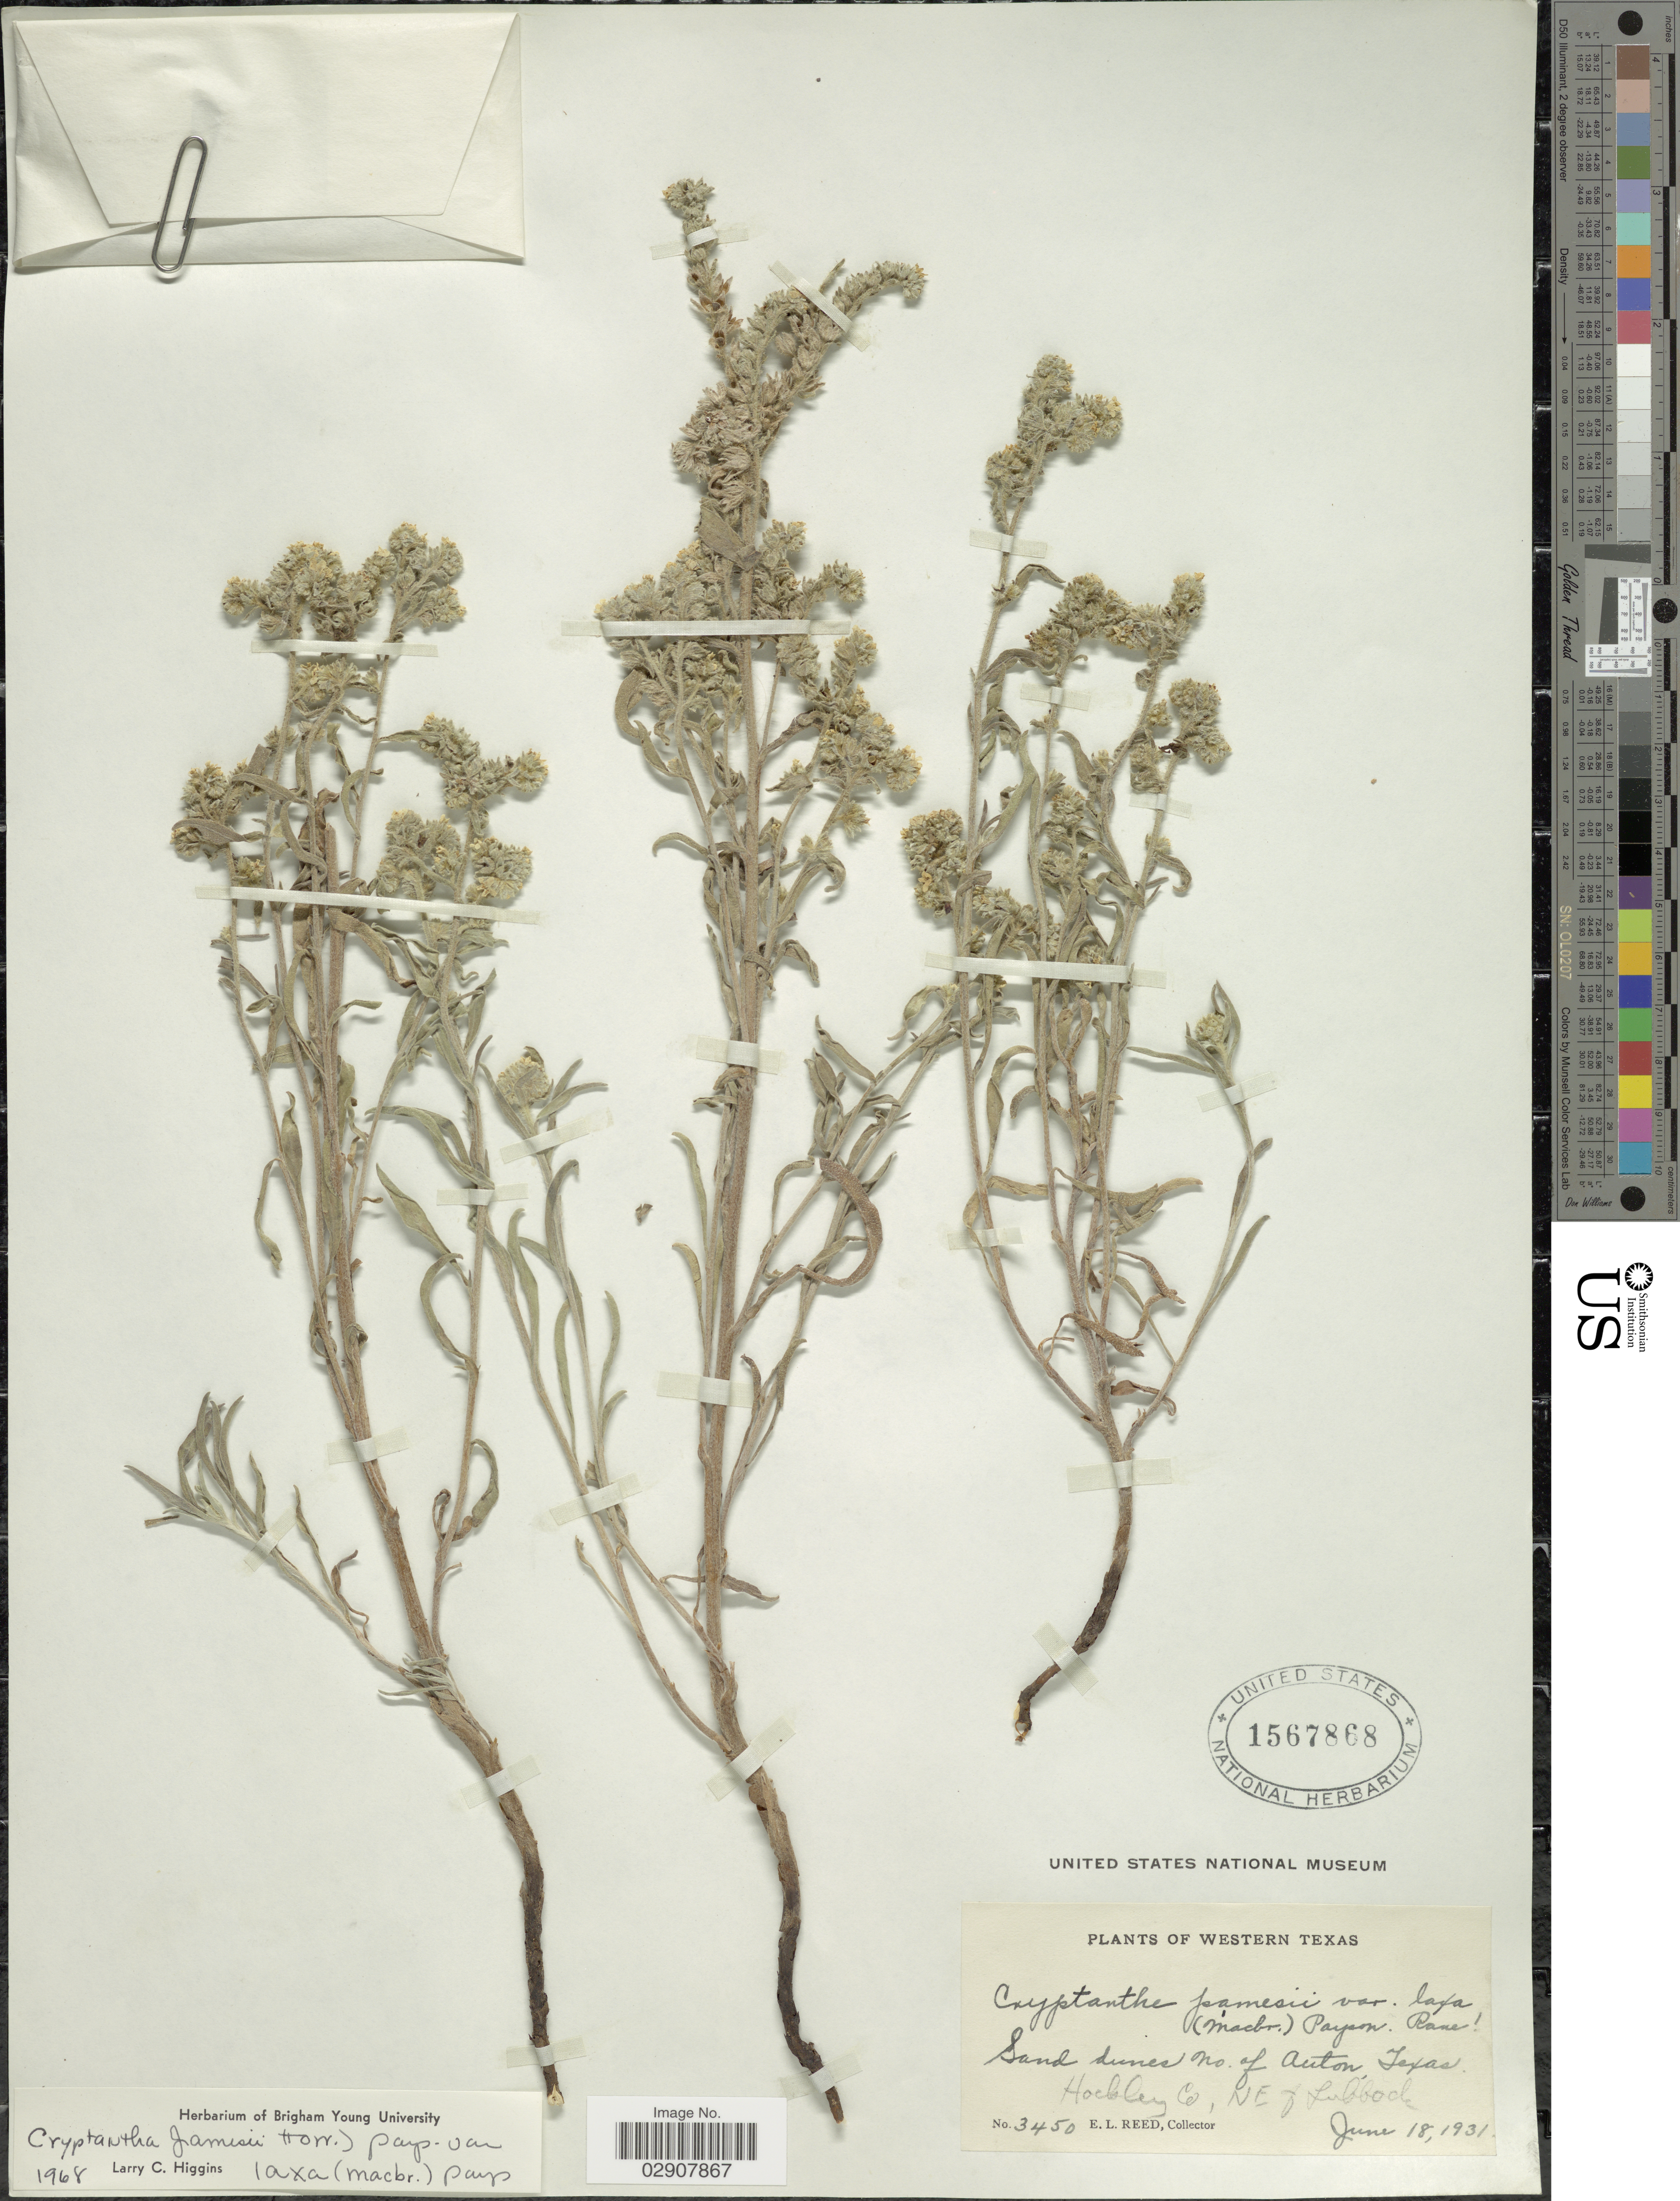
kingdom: Plantae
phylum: Tracheophyta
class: Magnoliopsida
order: Boraginales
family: Boraginaceae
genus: Cryptantha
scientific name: Cryptantha jamesii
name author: (Torr.) Payson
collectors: E. Reed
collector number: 3450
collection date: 1931-06-18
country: United States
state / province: Texas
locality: Sand dunes no. of Auton, Texas. Hockley Co., NE of Lubback. Western Texas.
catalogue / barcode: US 1567868